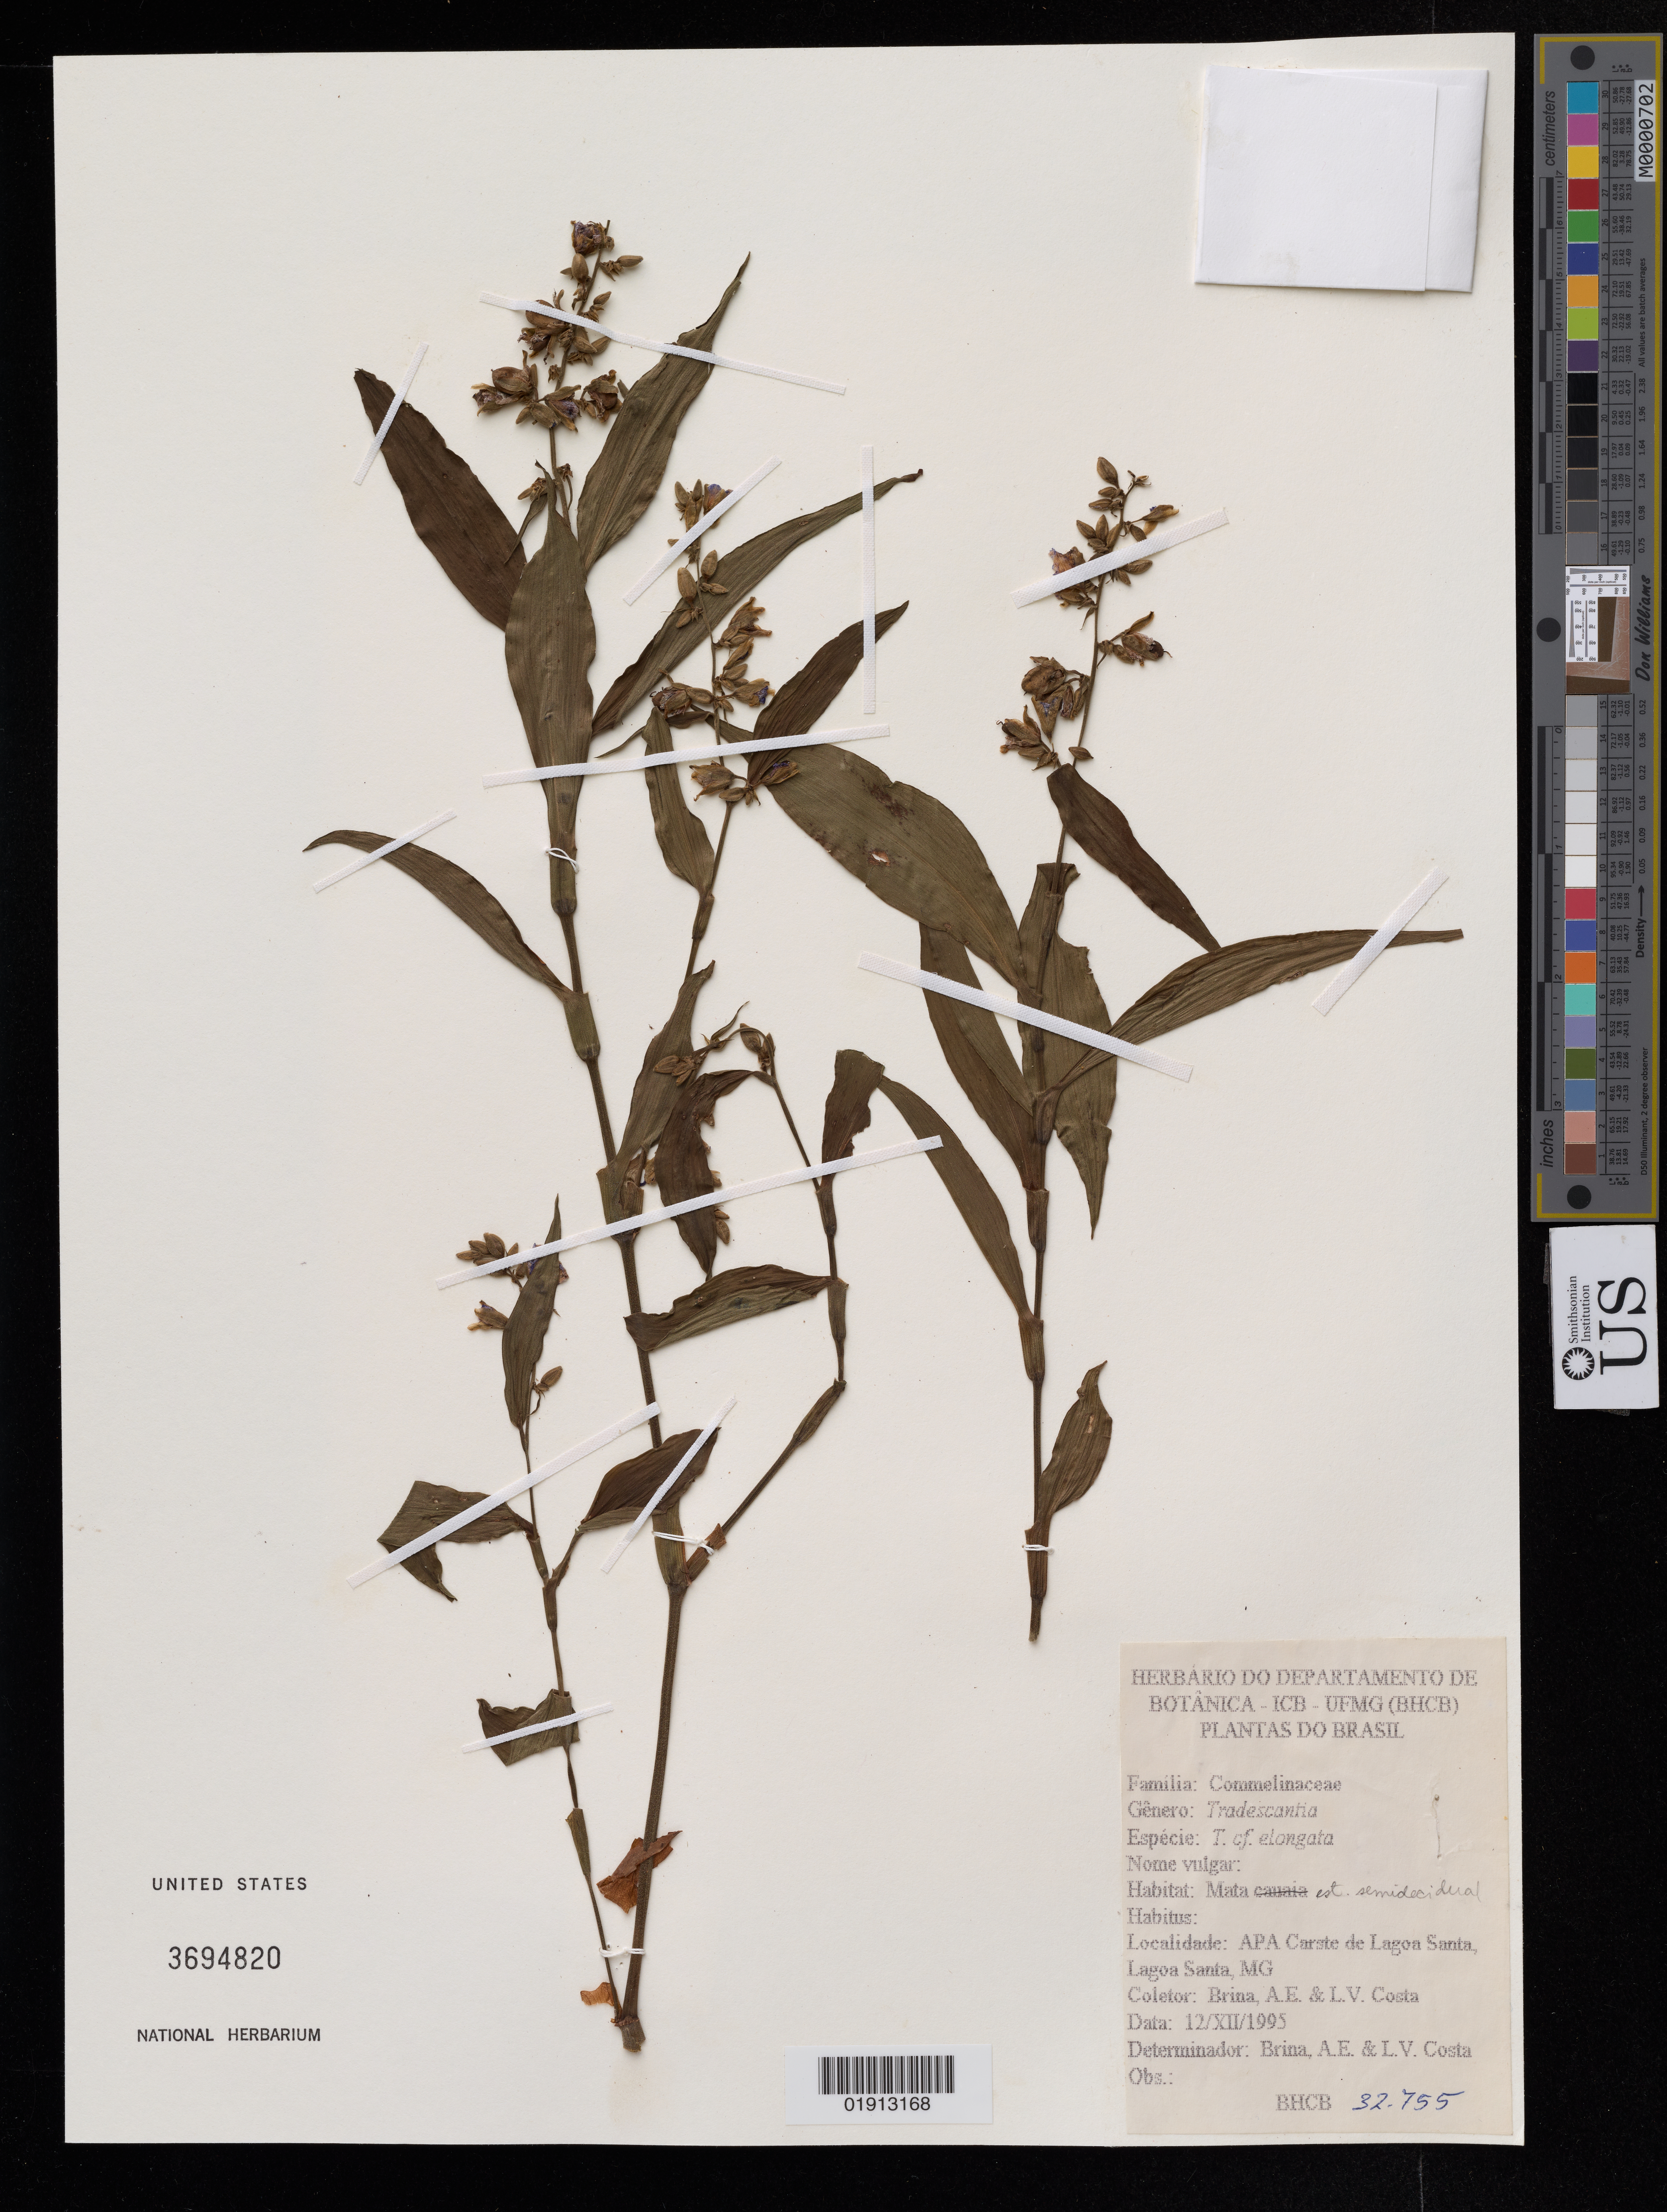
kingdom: Plantae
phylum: Tracheophyta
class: Liliopsida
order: Commelinales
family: Commelinaceae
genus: Tradescantia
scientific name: Tradescantia elongata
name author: G. Mey.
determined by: Brina, A. E.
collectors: A. Brina & L. Costa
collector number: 32-755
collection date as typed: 12/XII/1995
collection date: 1995-12-12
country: Brazil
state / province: Minas Gerais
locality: APA Carste de Lagoa Santa, Lagoa Santa, MG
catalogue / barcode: US 3694820